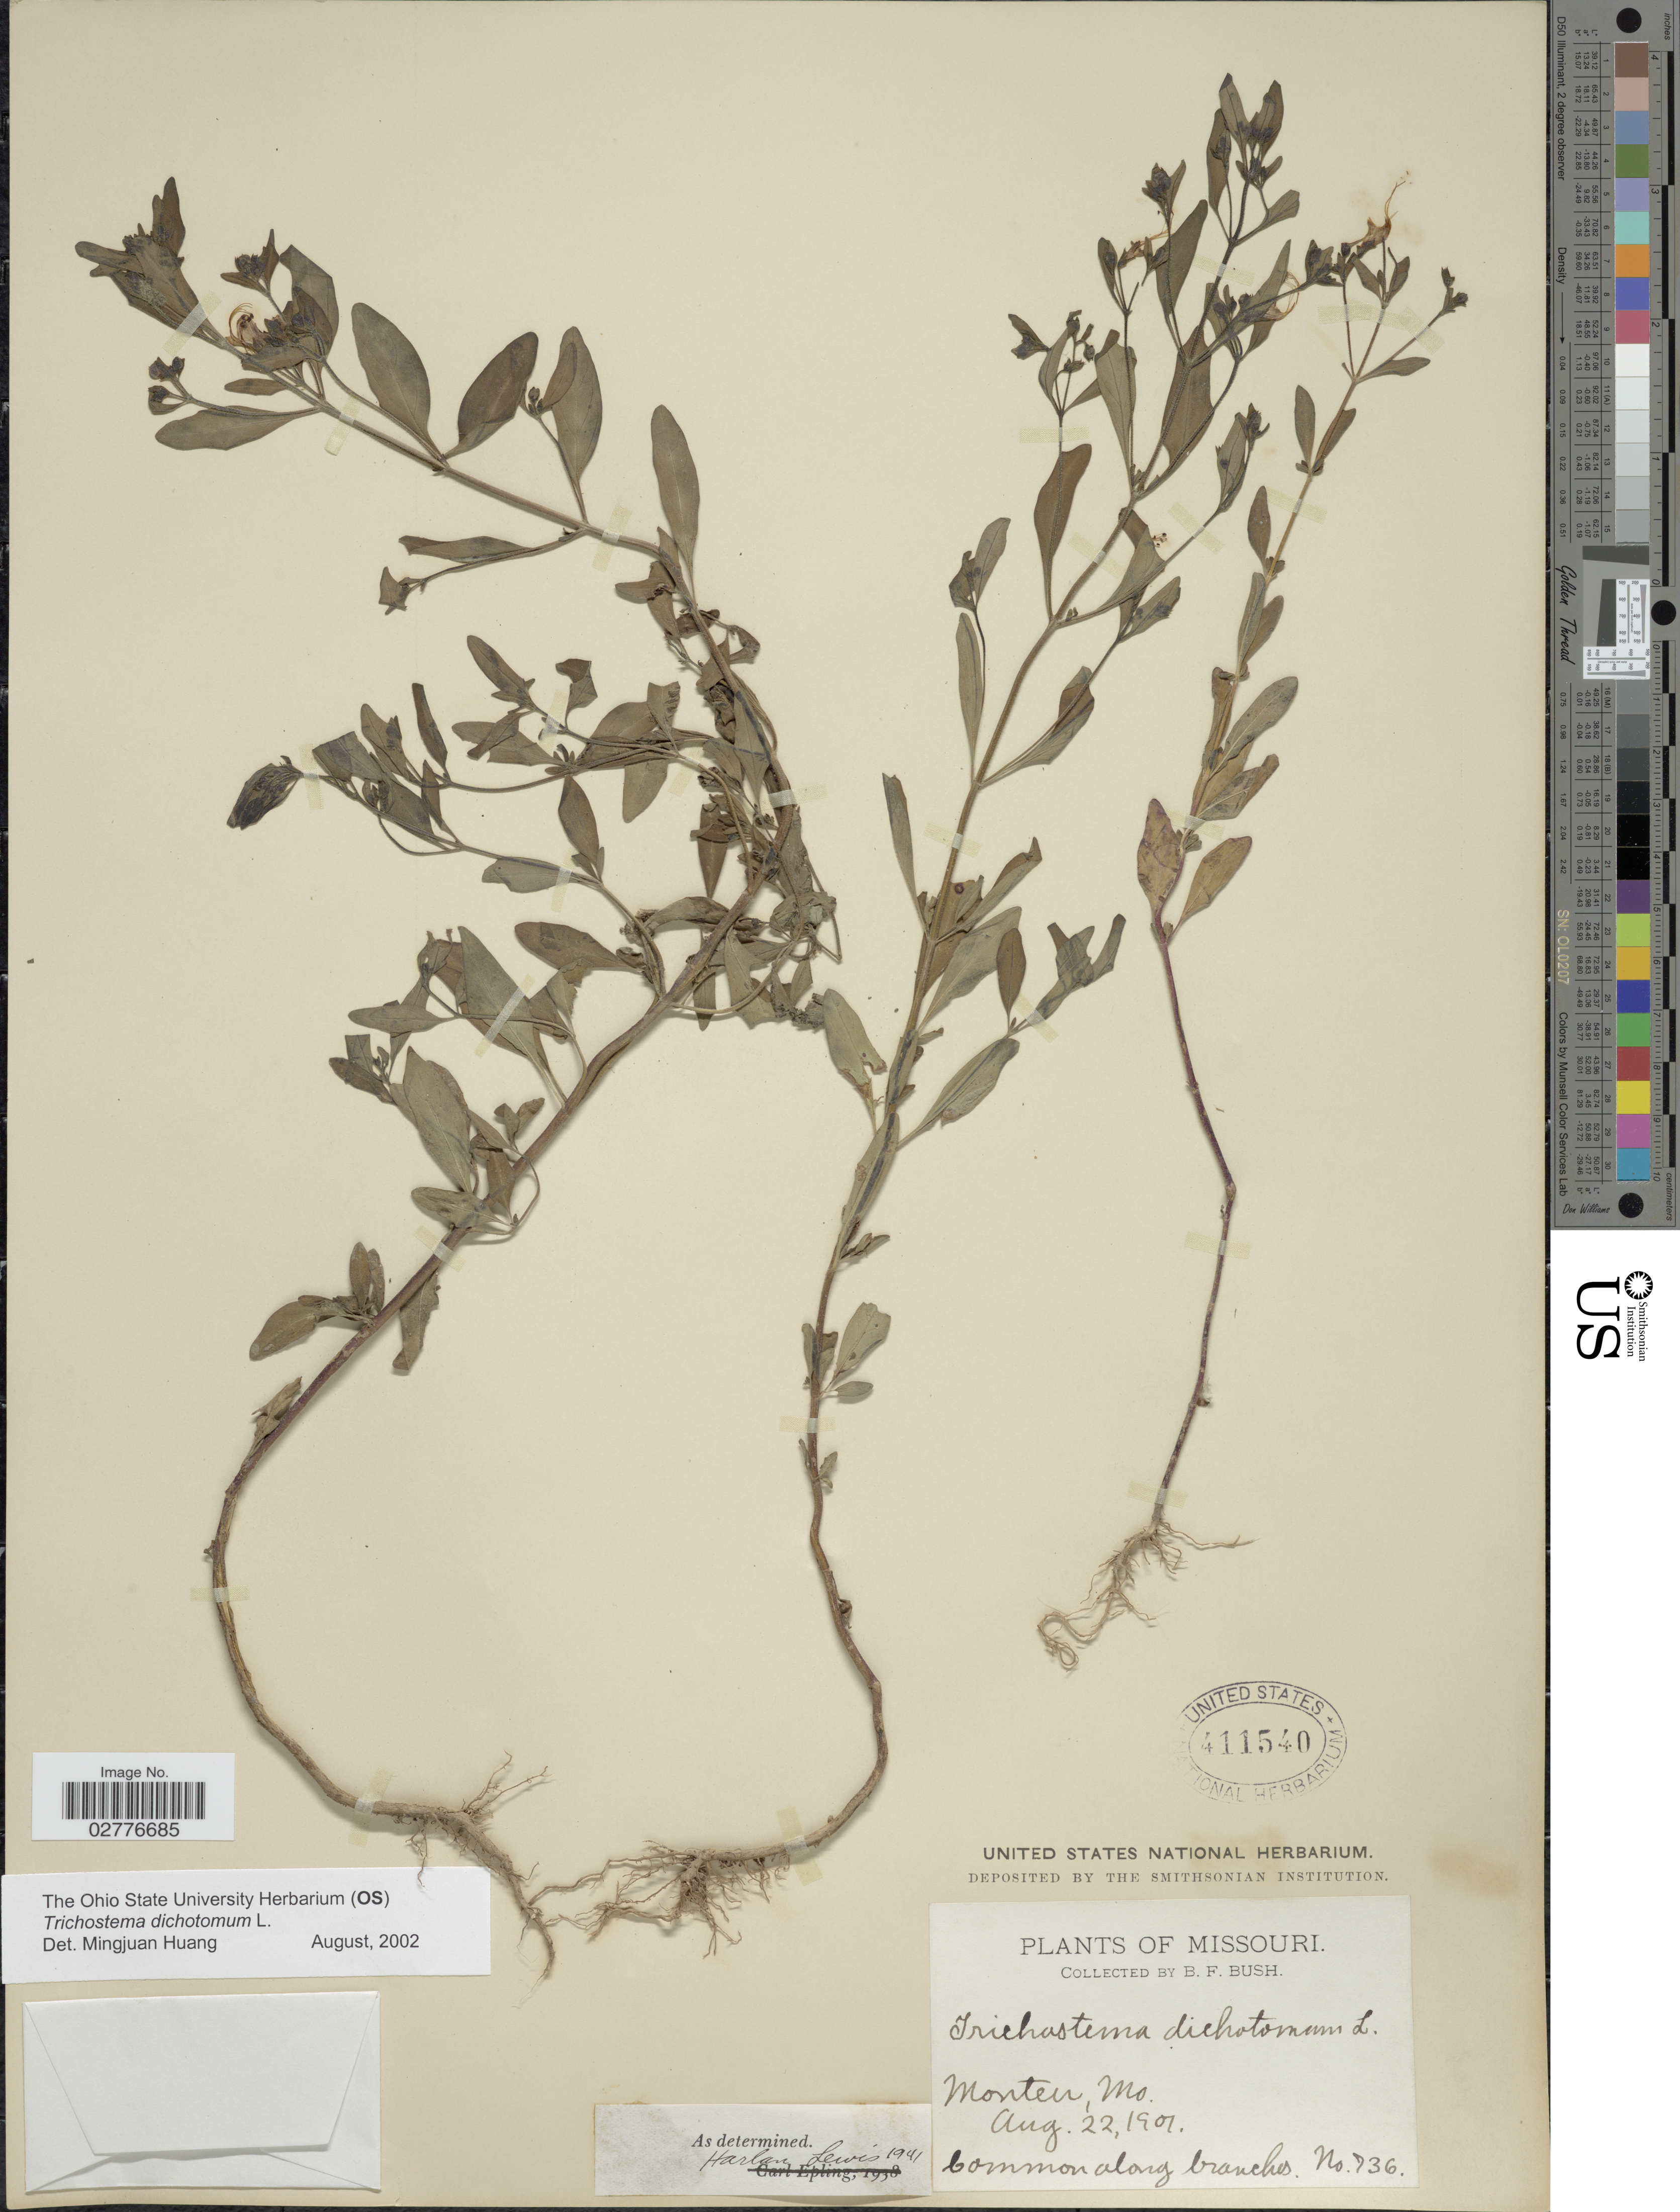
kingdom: Plantae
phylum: Tracheophyta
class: Magnoliopsida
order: Lamiales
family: Lamiaceae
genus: Trichostema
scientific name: Trichostema dichotomum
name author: L.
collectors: B. F. Bush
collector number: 736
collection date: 1901-08-22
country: United States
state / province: Missouri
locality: Monten.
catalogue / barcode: US 411540